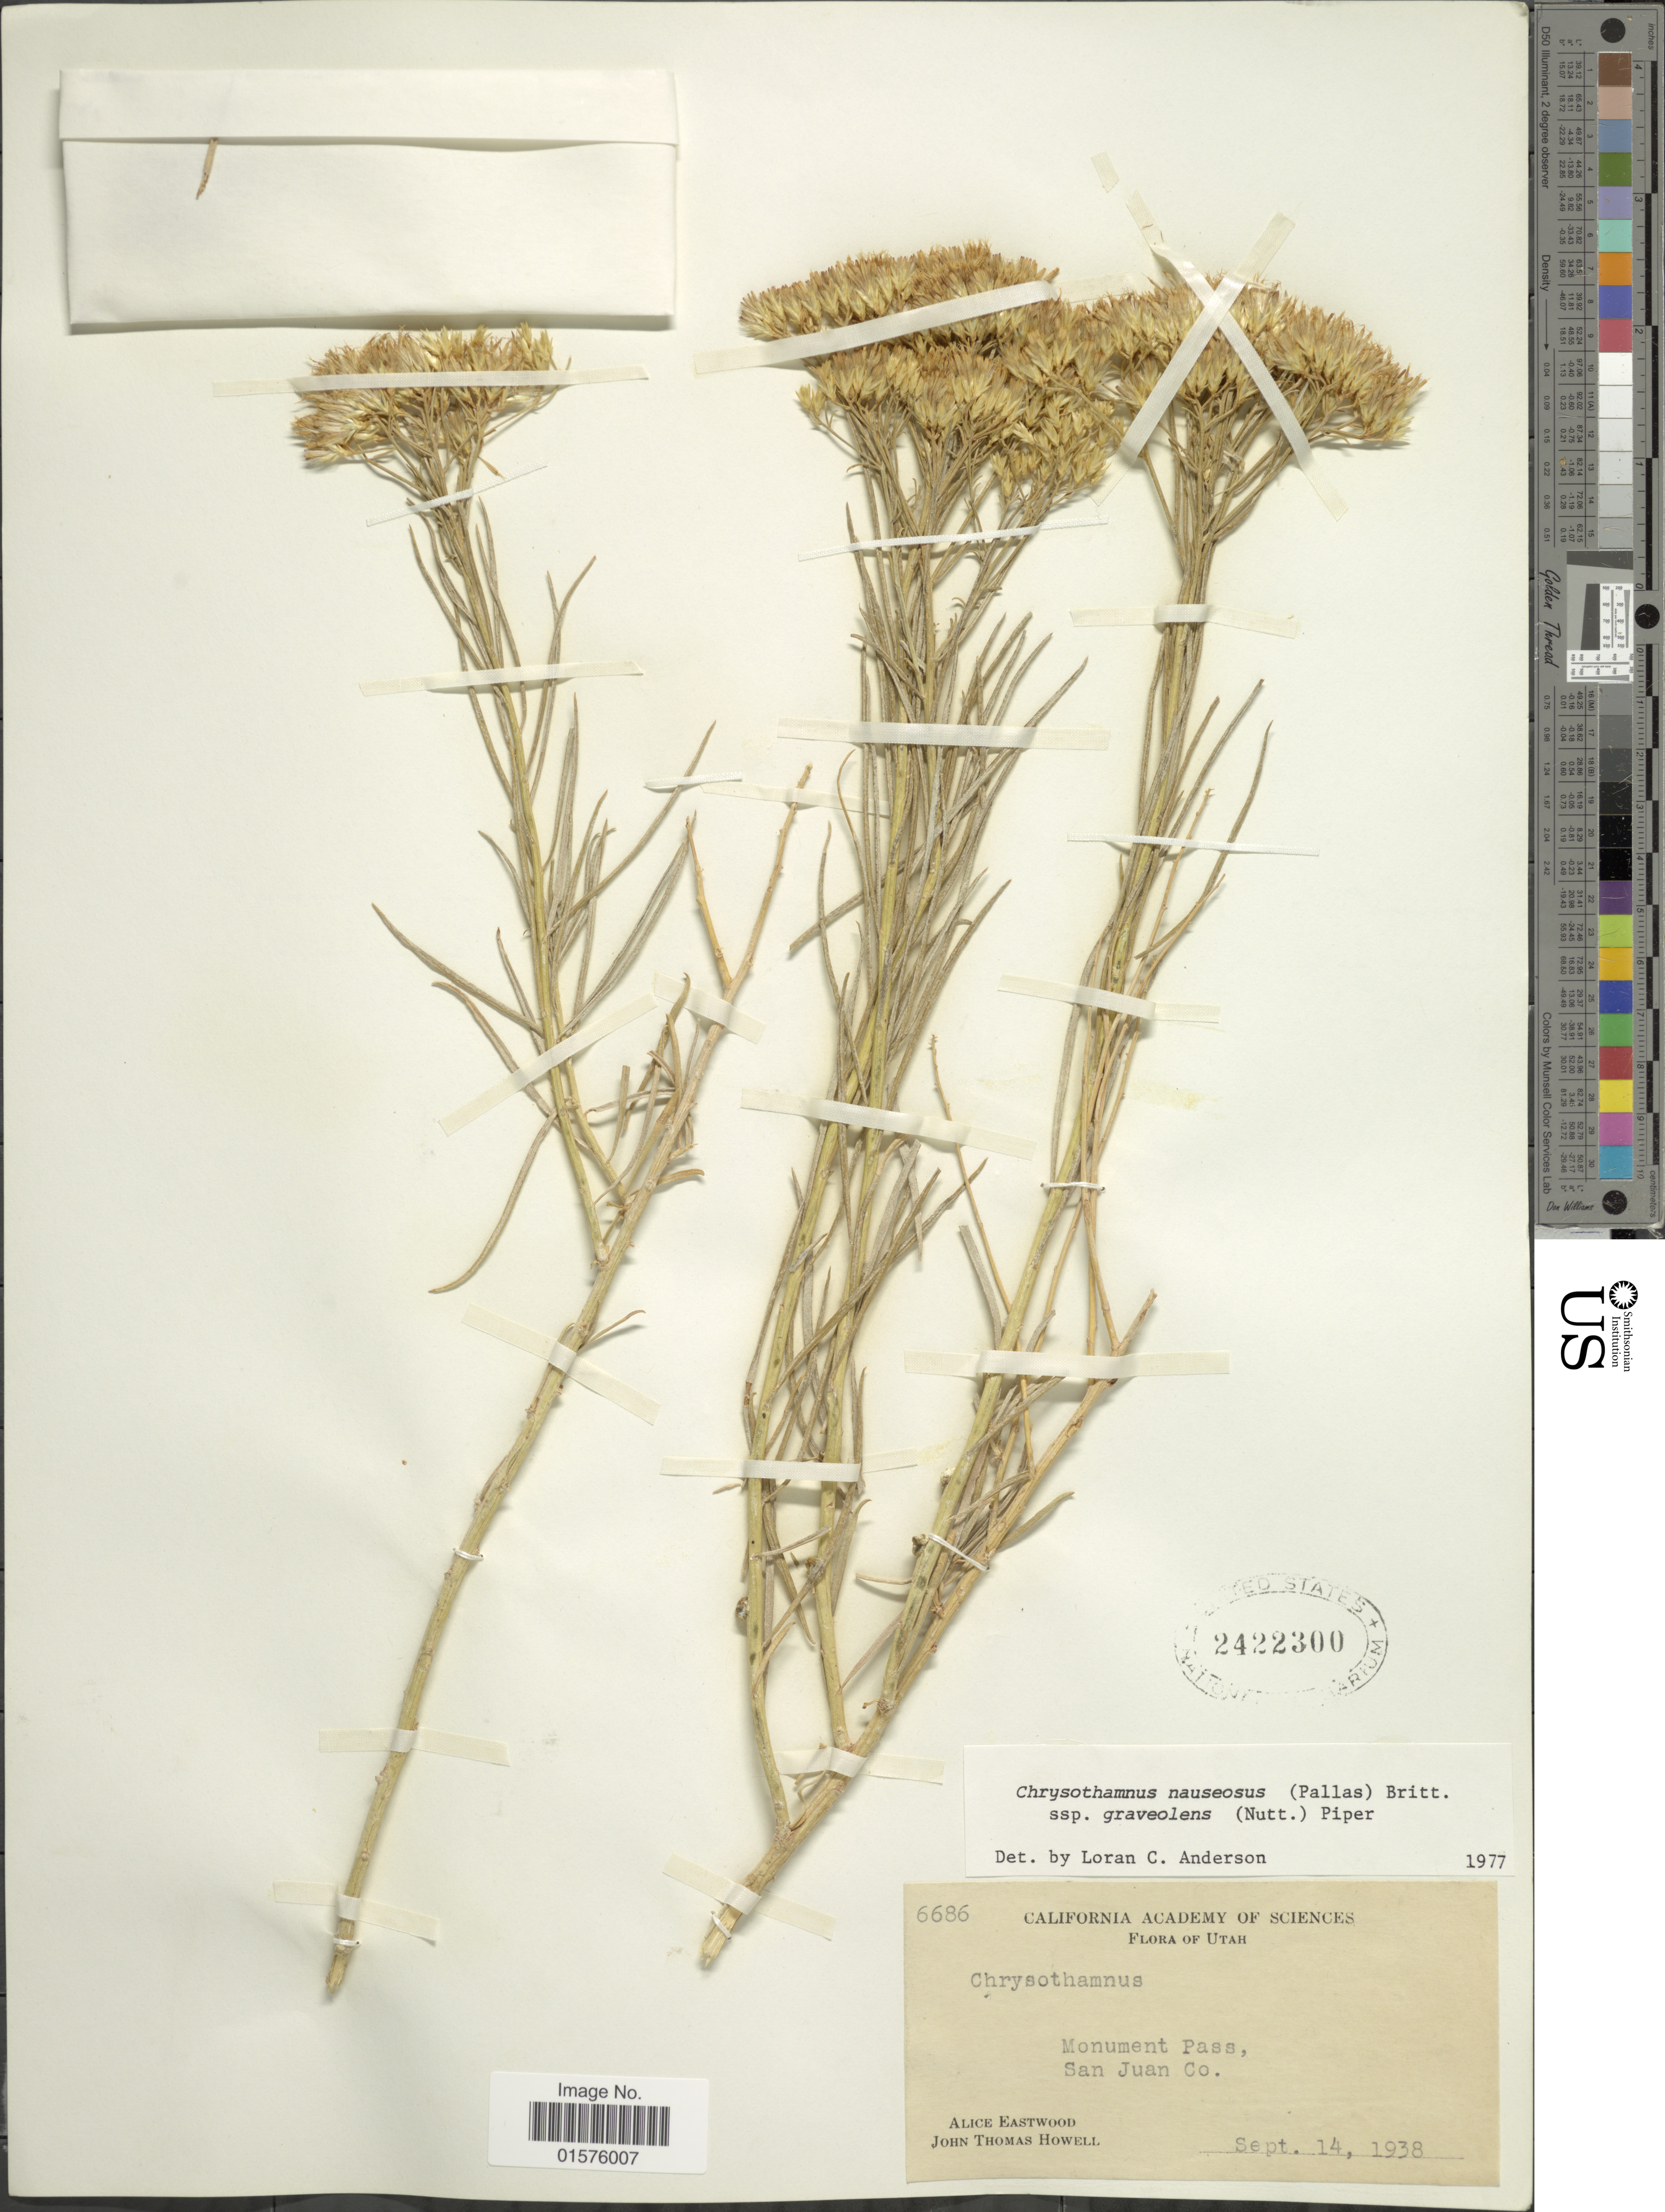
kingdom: Plantae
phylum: Tracheophyta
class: Magnoliopsida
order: Asterales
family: Asteraceae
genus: Ericameria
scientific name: Ericameria nauseosa var. graveolens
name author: (Nutt.) Reveal & Schuyler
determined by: Urbatsch, Lowell E., Curator (LSU), Louisiana State University (UNITED STATES)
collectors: A. Eastwood & J. T. Howell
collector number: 66896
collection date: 1938-09-14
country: United States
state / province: Utah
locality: Monument Pass, San Juan Co.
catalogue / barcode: US 2422300